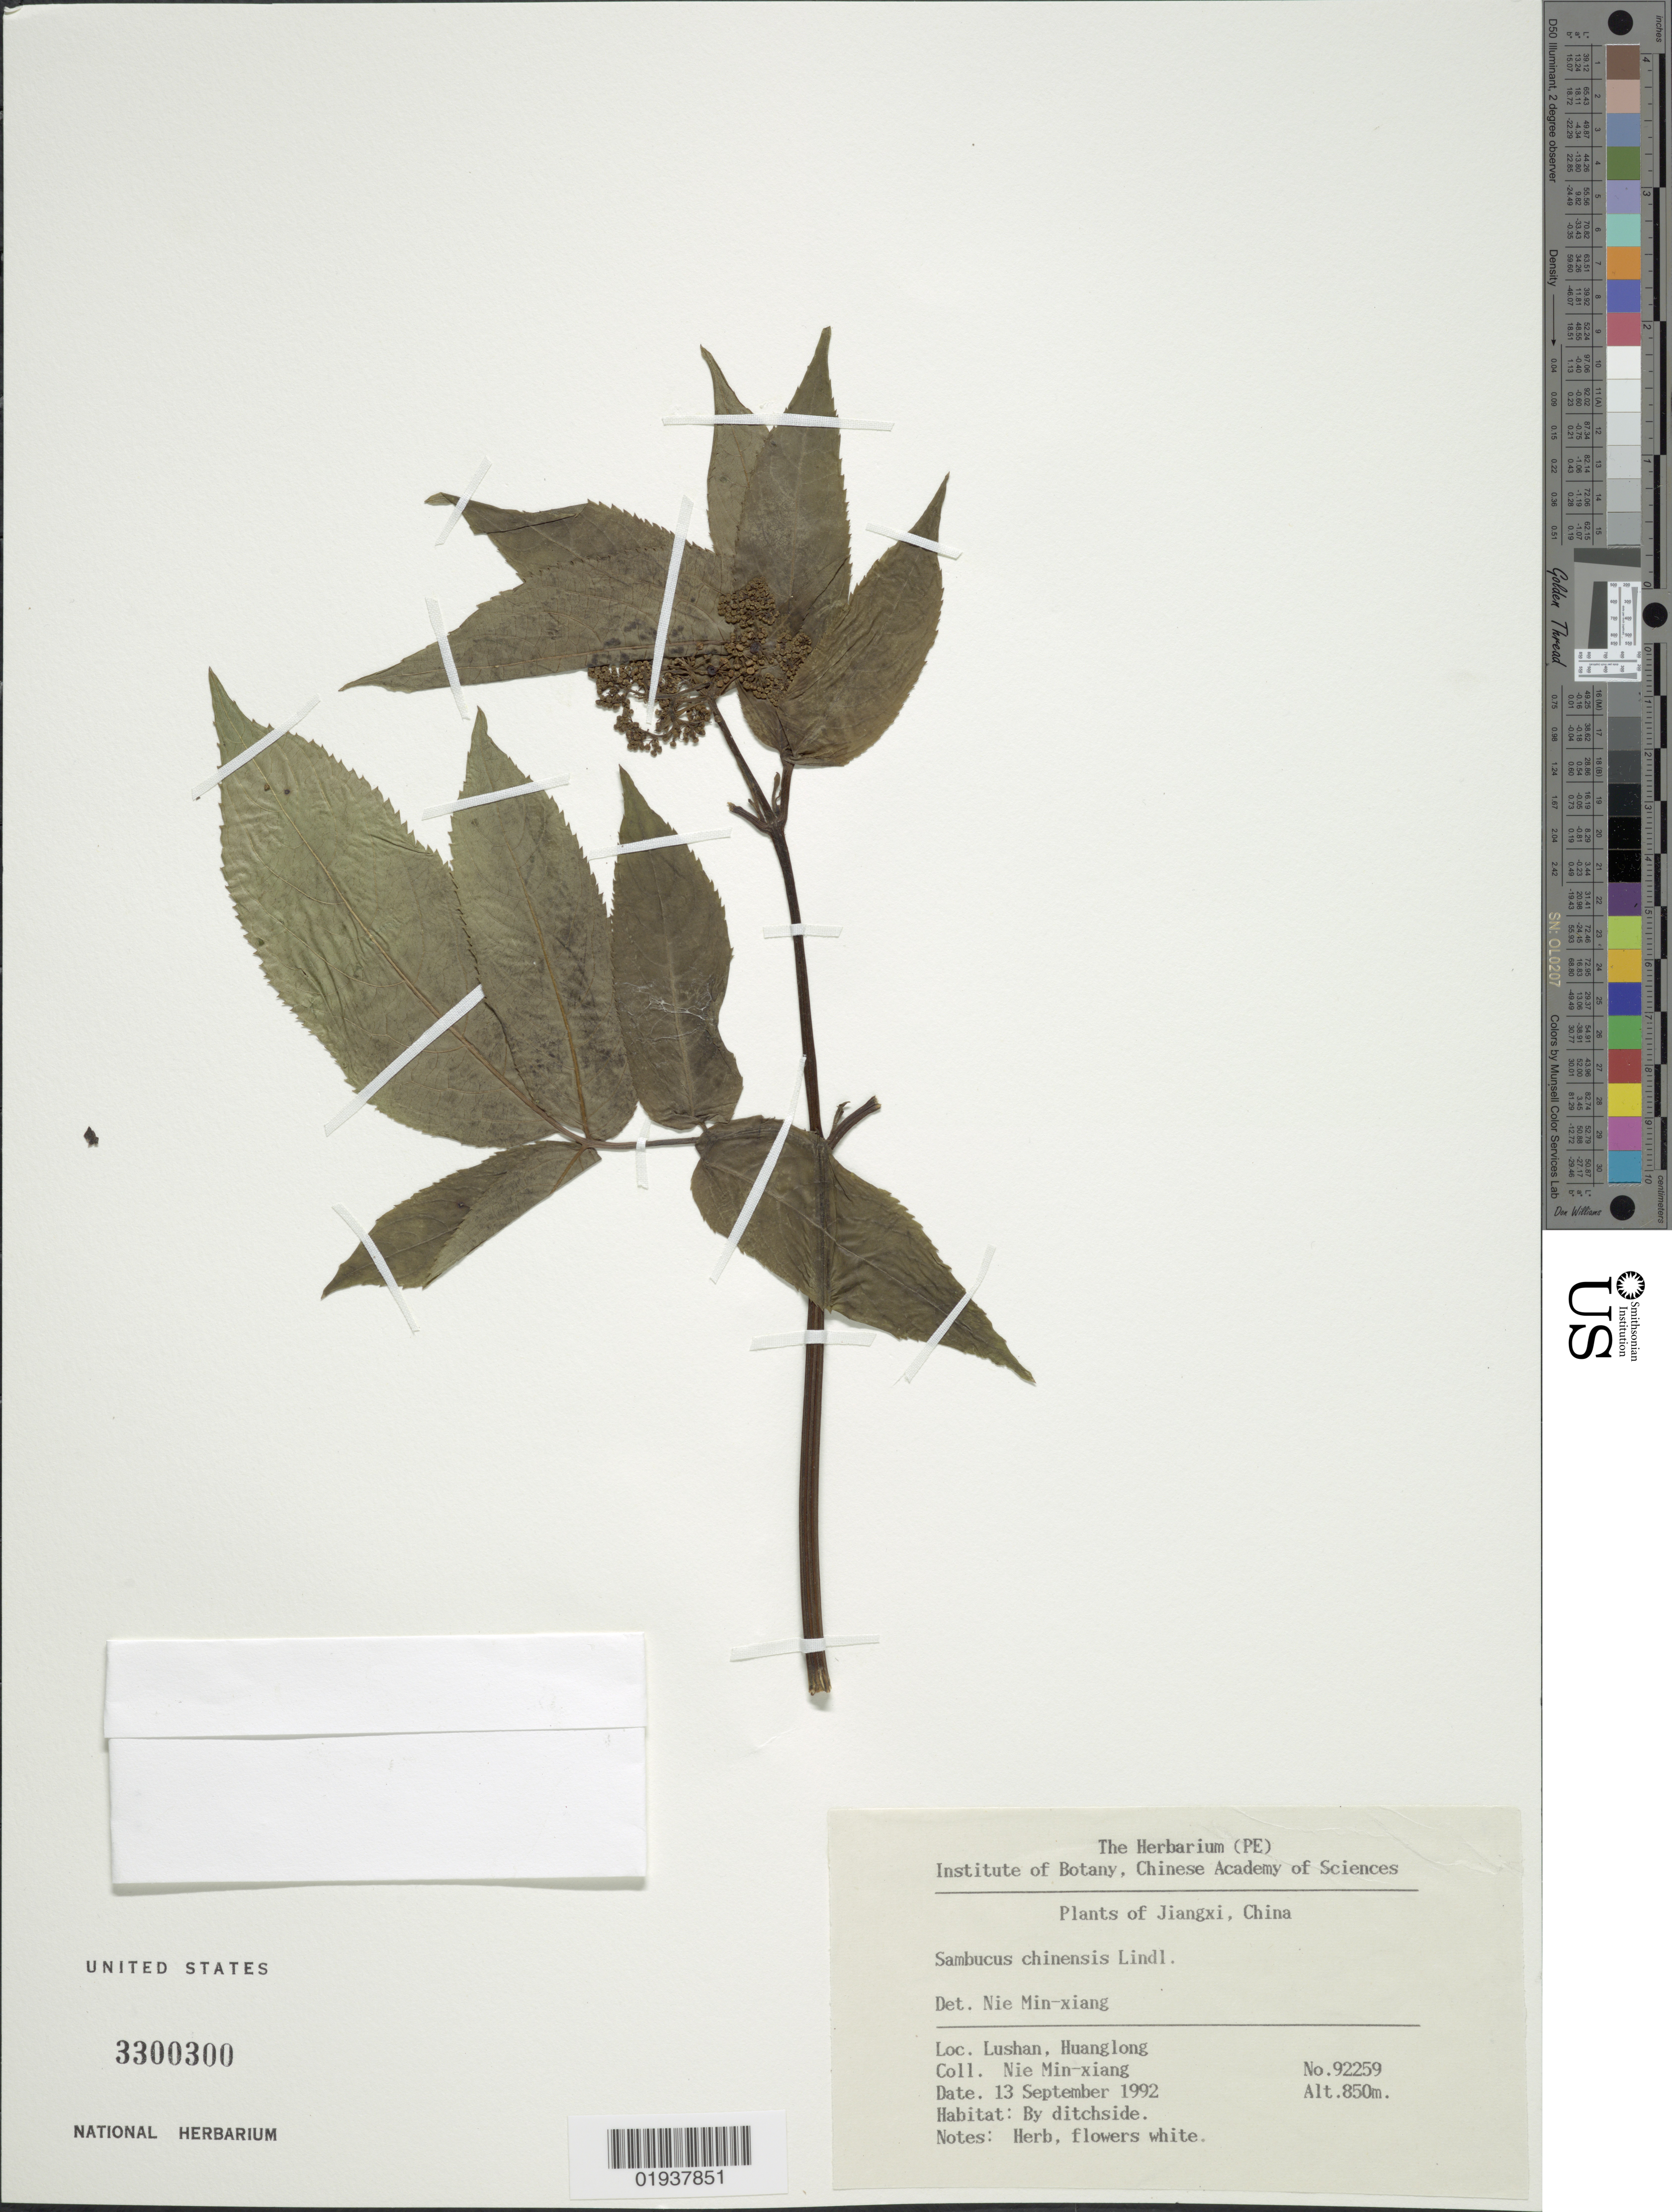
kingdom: Plantae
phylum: Tracheophyta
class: Magnoliopsida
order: Dipsacales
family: Viburnaceae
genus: Sambucus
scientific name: Sambucus javanica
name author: Blume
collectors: M. Nie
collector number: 92259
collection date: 1992-09-13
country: China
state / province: Jiangxi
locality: Lushan, Huanglon.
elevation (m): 850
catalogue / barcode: US 3300300